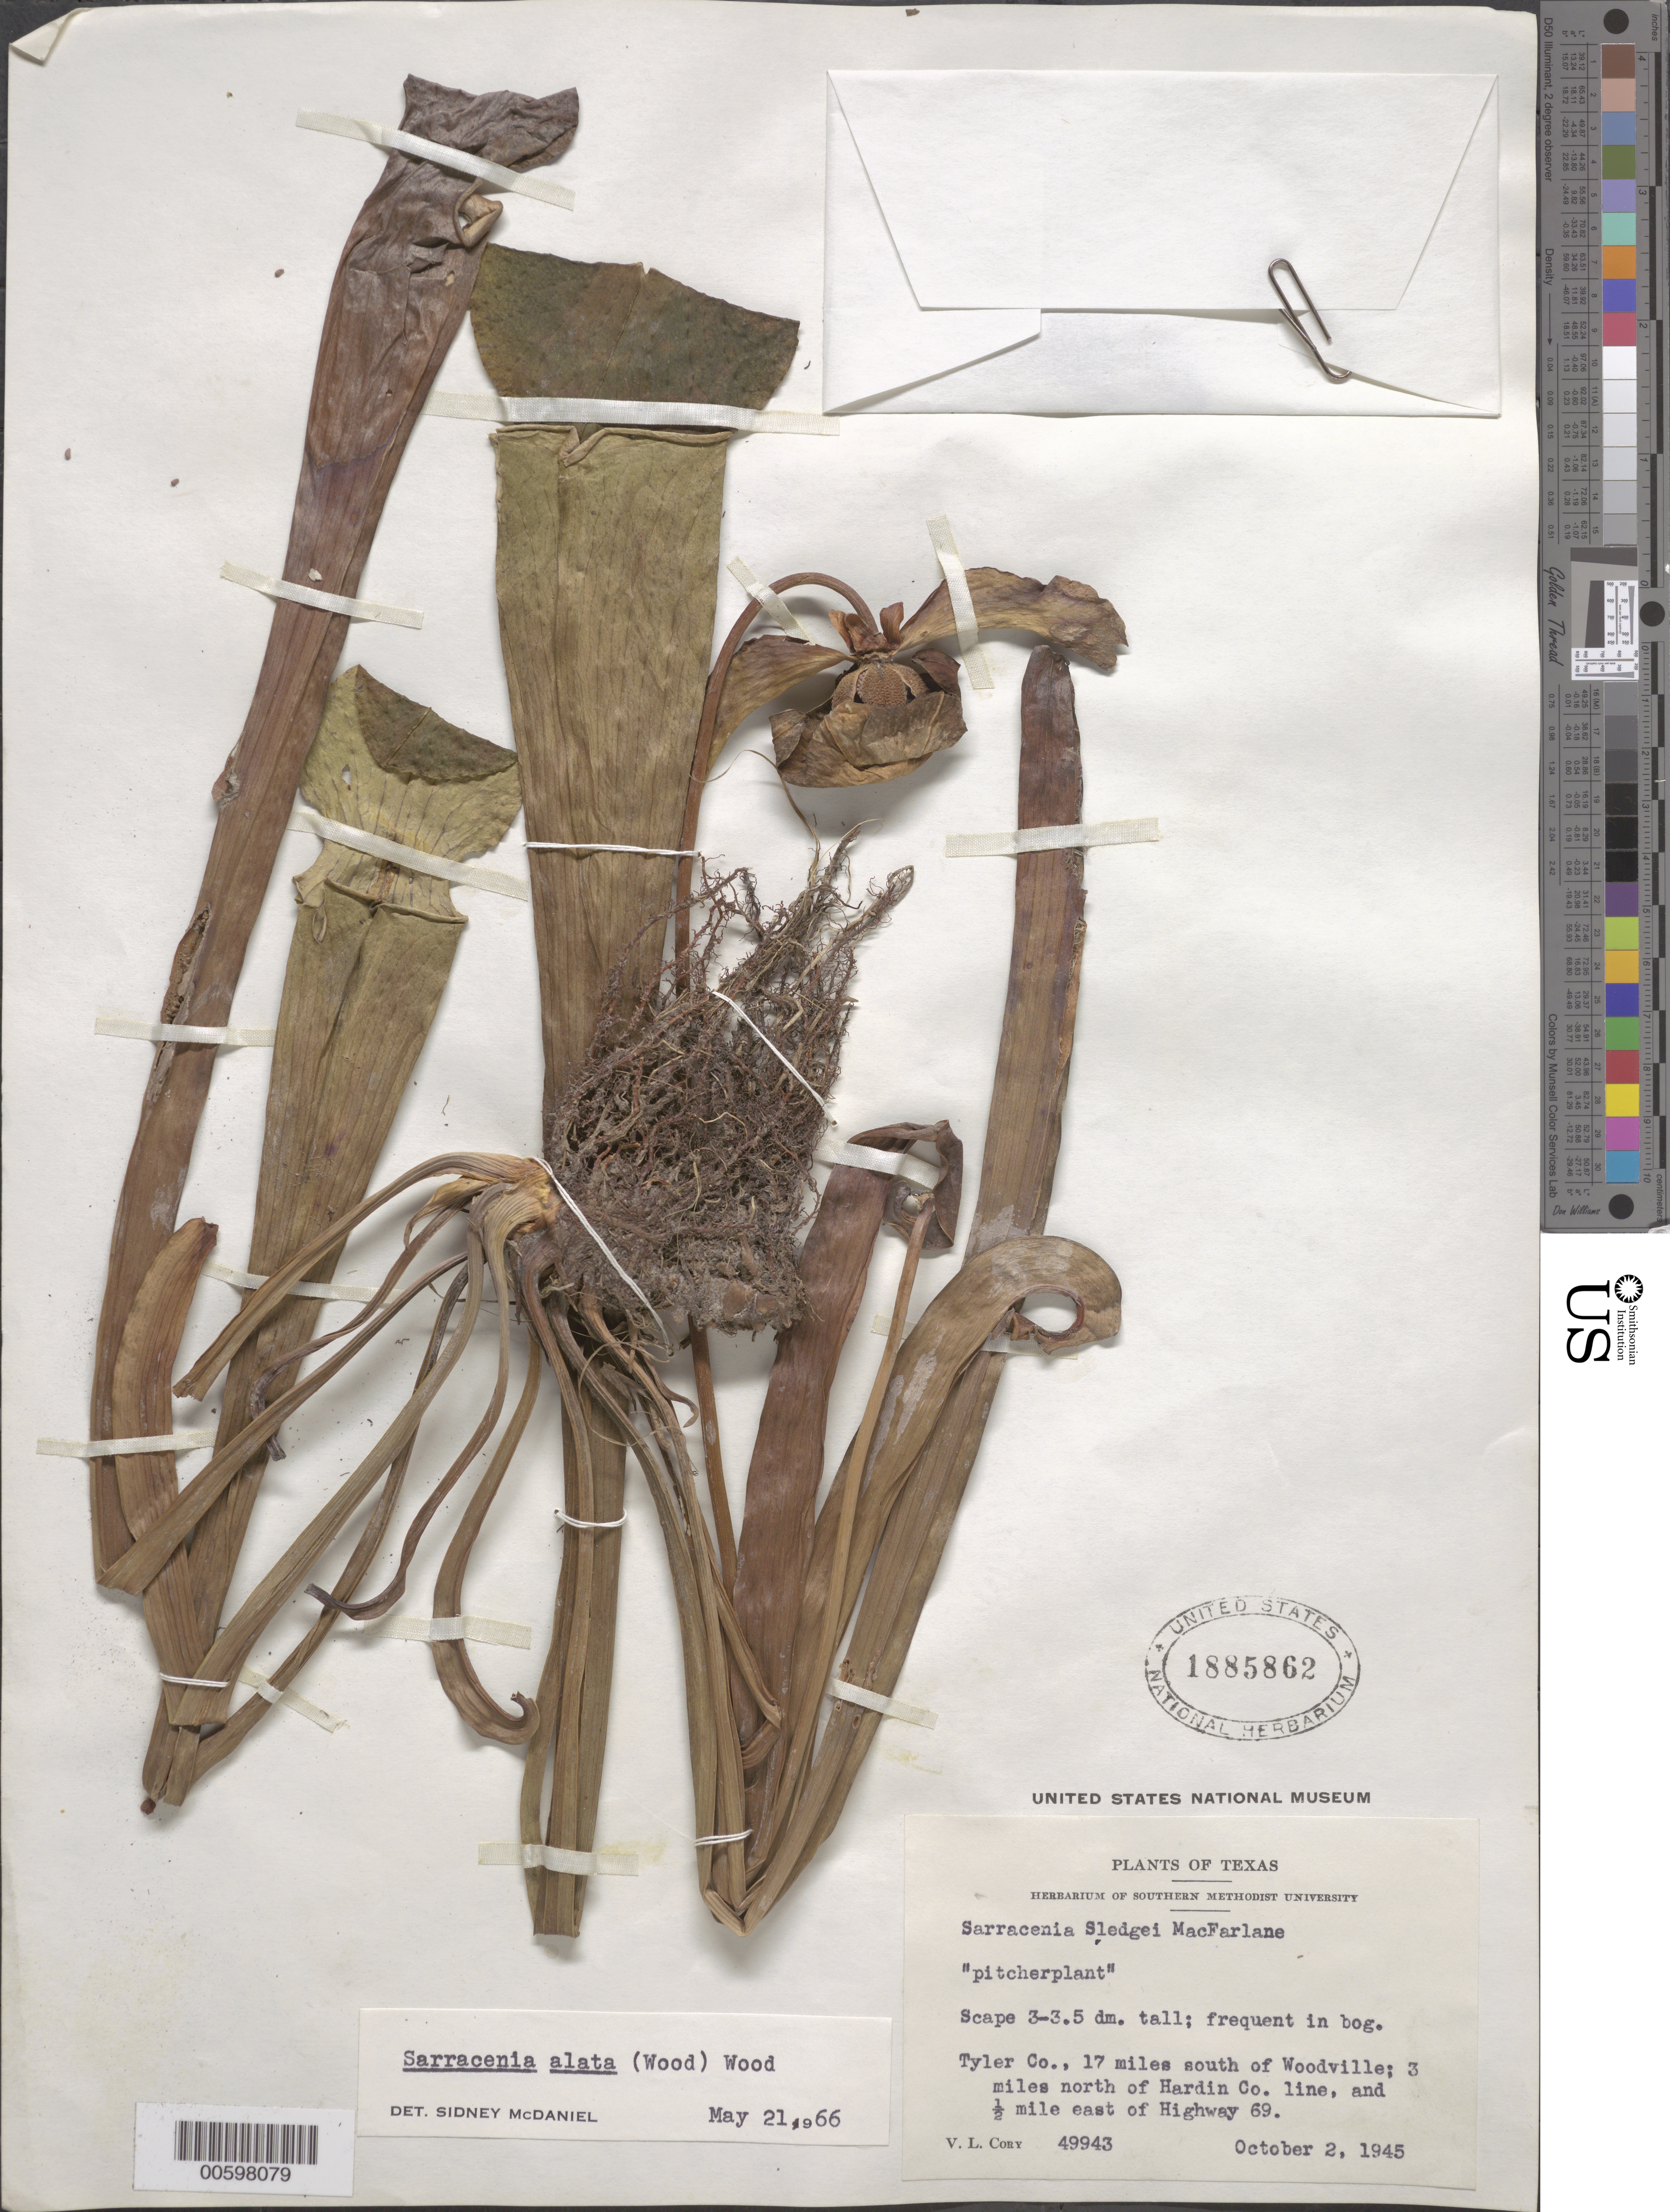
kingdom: Plantae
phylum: Tracheophyta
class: Magnoliopsida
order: Ericales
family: Sarraceniaceae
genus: Sarracenia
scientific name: Sarracenia alata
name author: (Alph. Wood) Alph. Wood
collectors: V. Cory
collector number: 49943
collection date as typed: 02 Oct 1945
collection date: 1945-10-02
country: United States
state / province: Texas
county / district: Tyler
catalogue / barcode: US 1885862